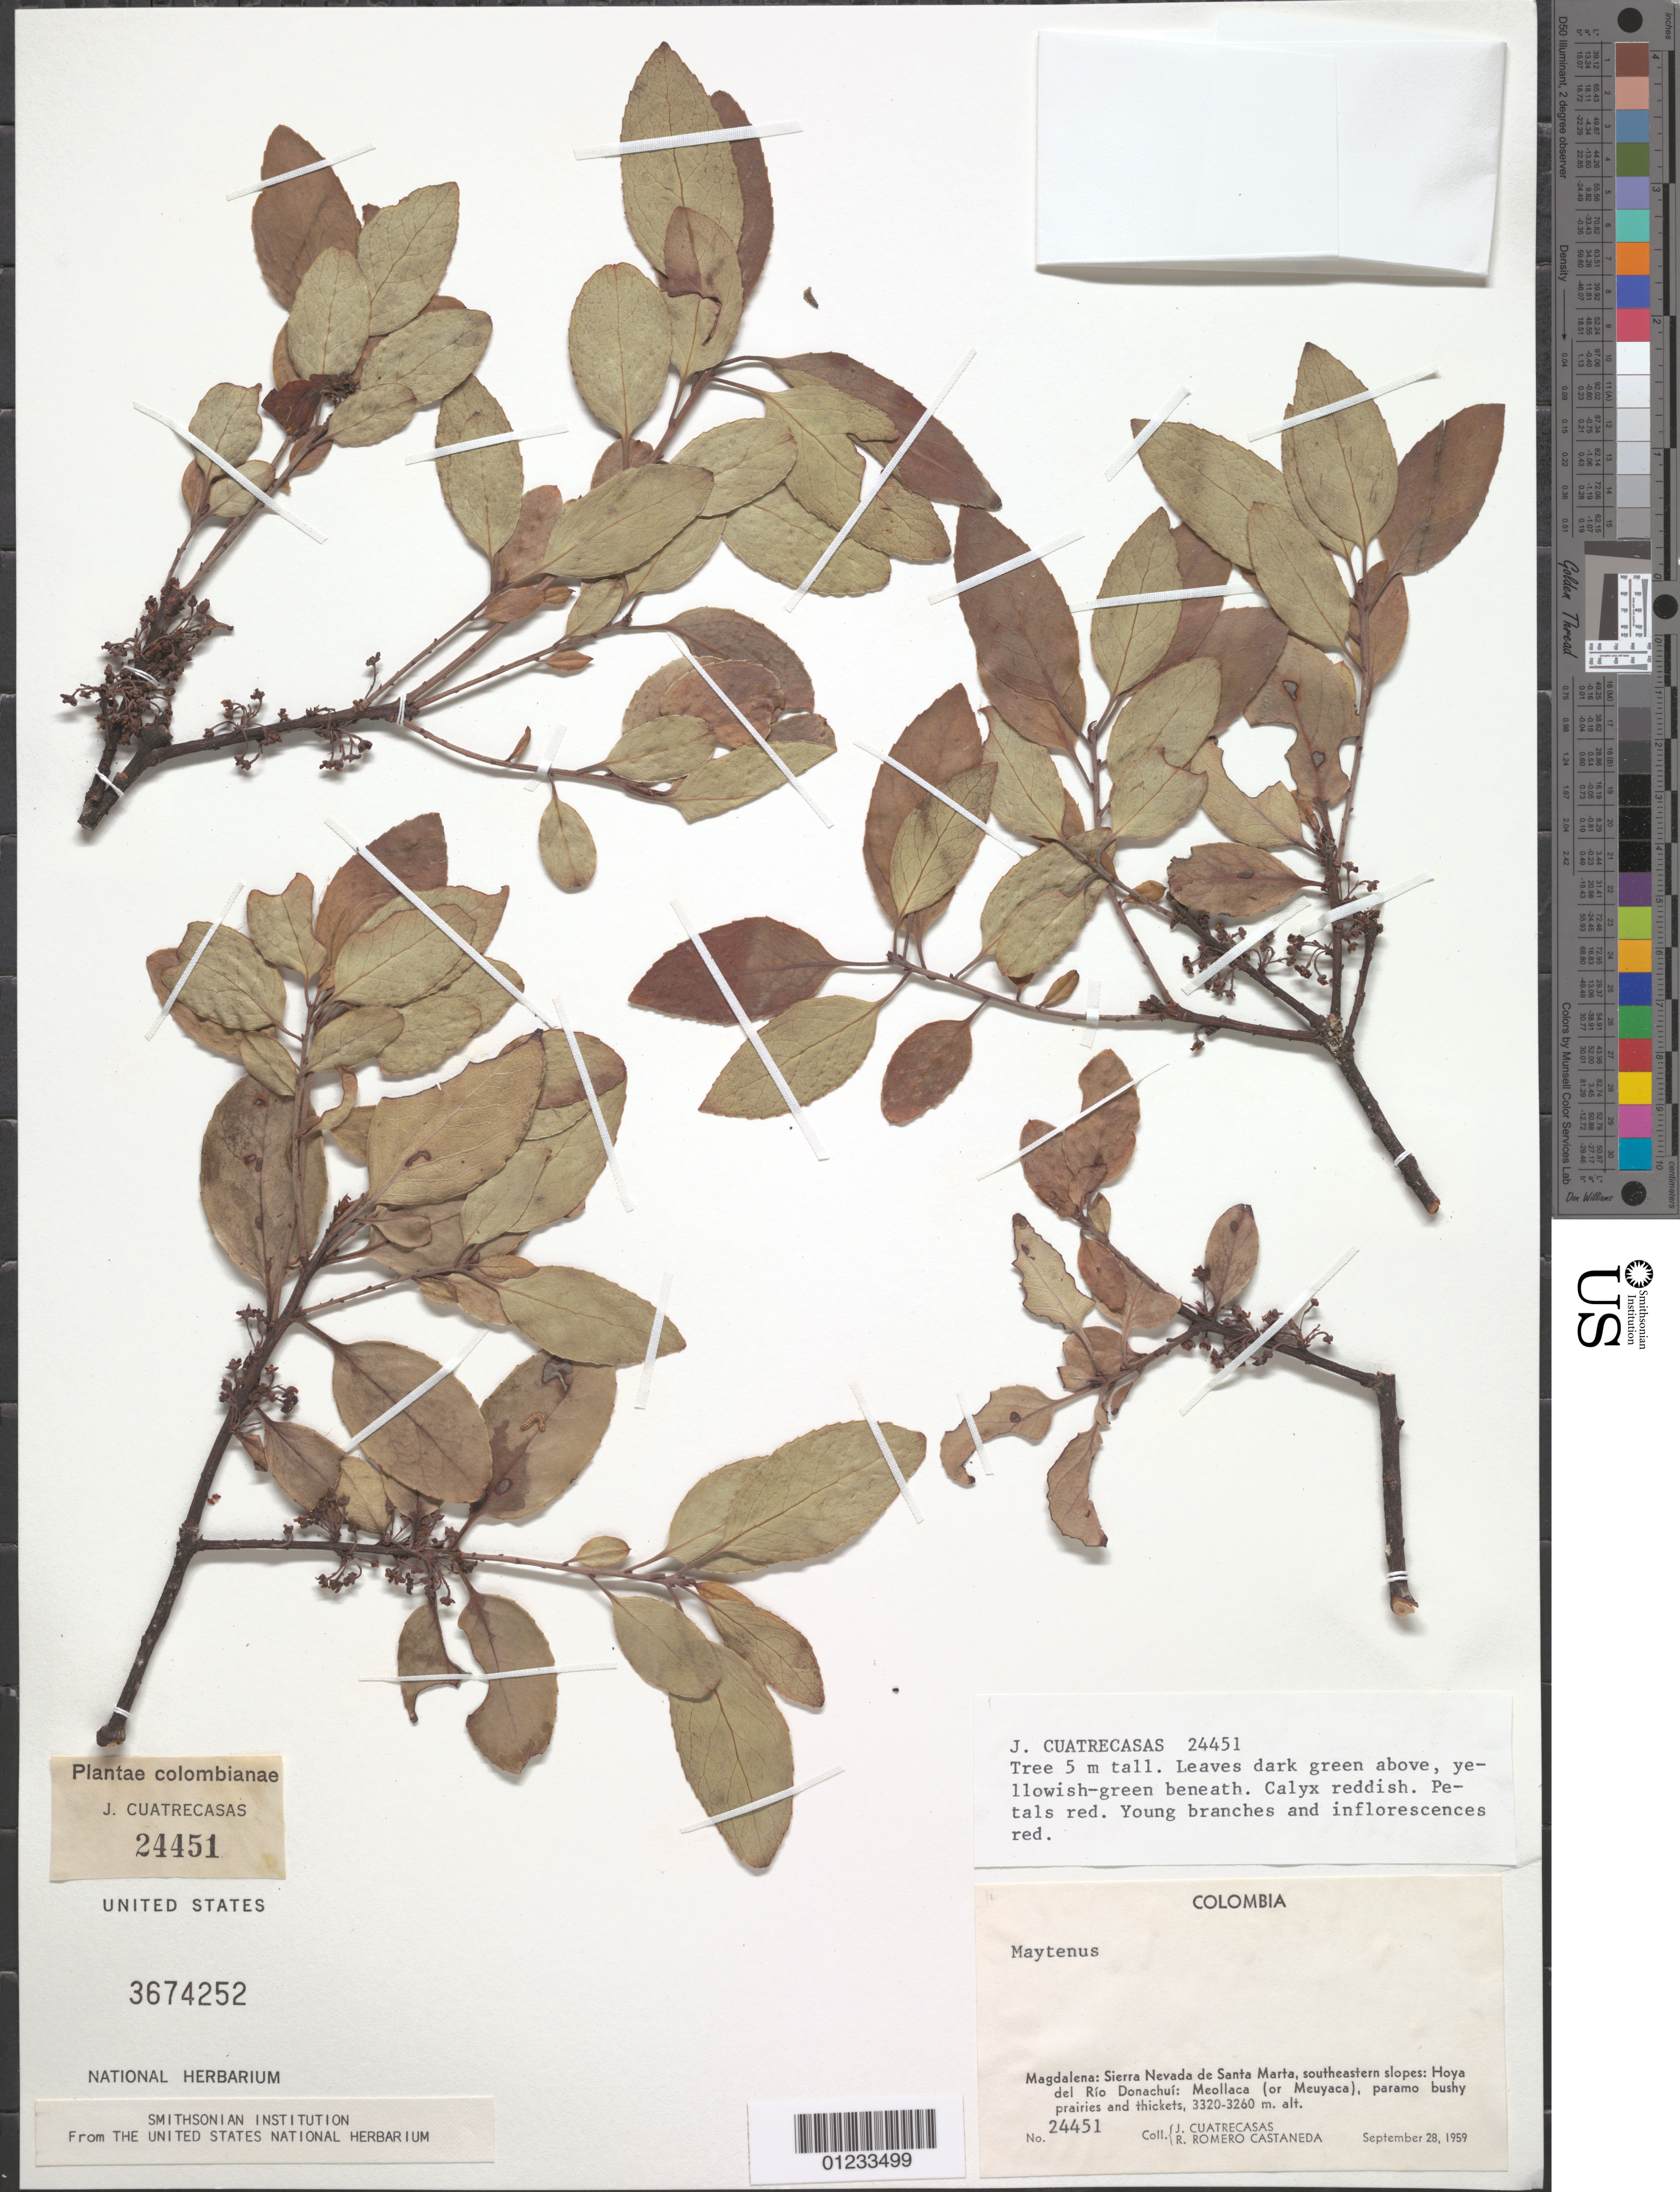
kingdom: Plantae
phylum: Tracheophyta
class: Magnoliopsida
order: Celastrales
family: Celastraceae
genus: Maytenus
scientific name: Maytenus sp.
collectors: J. Cuatrecasas & R. Romero Castañeda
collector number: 24451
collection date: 1959-09-28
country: Colombia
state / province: Magdalena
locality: Sierra Nevada de Santa Marta, southeastern slopes: Hoya del Rio Donachui: Meollaca (or Meuyaca)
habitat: paramo bushy prairies and thickets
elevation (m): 3260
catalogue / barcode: US 3674252